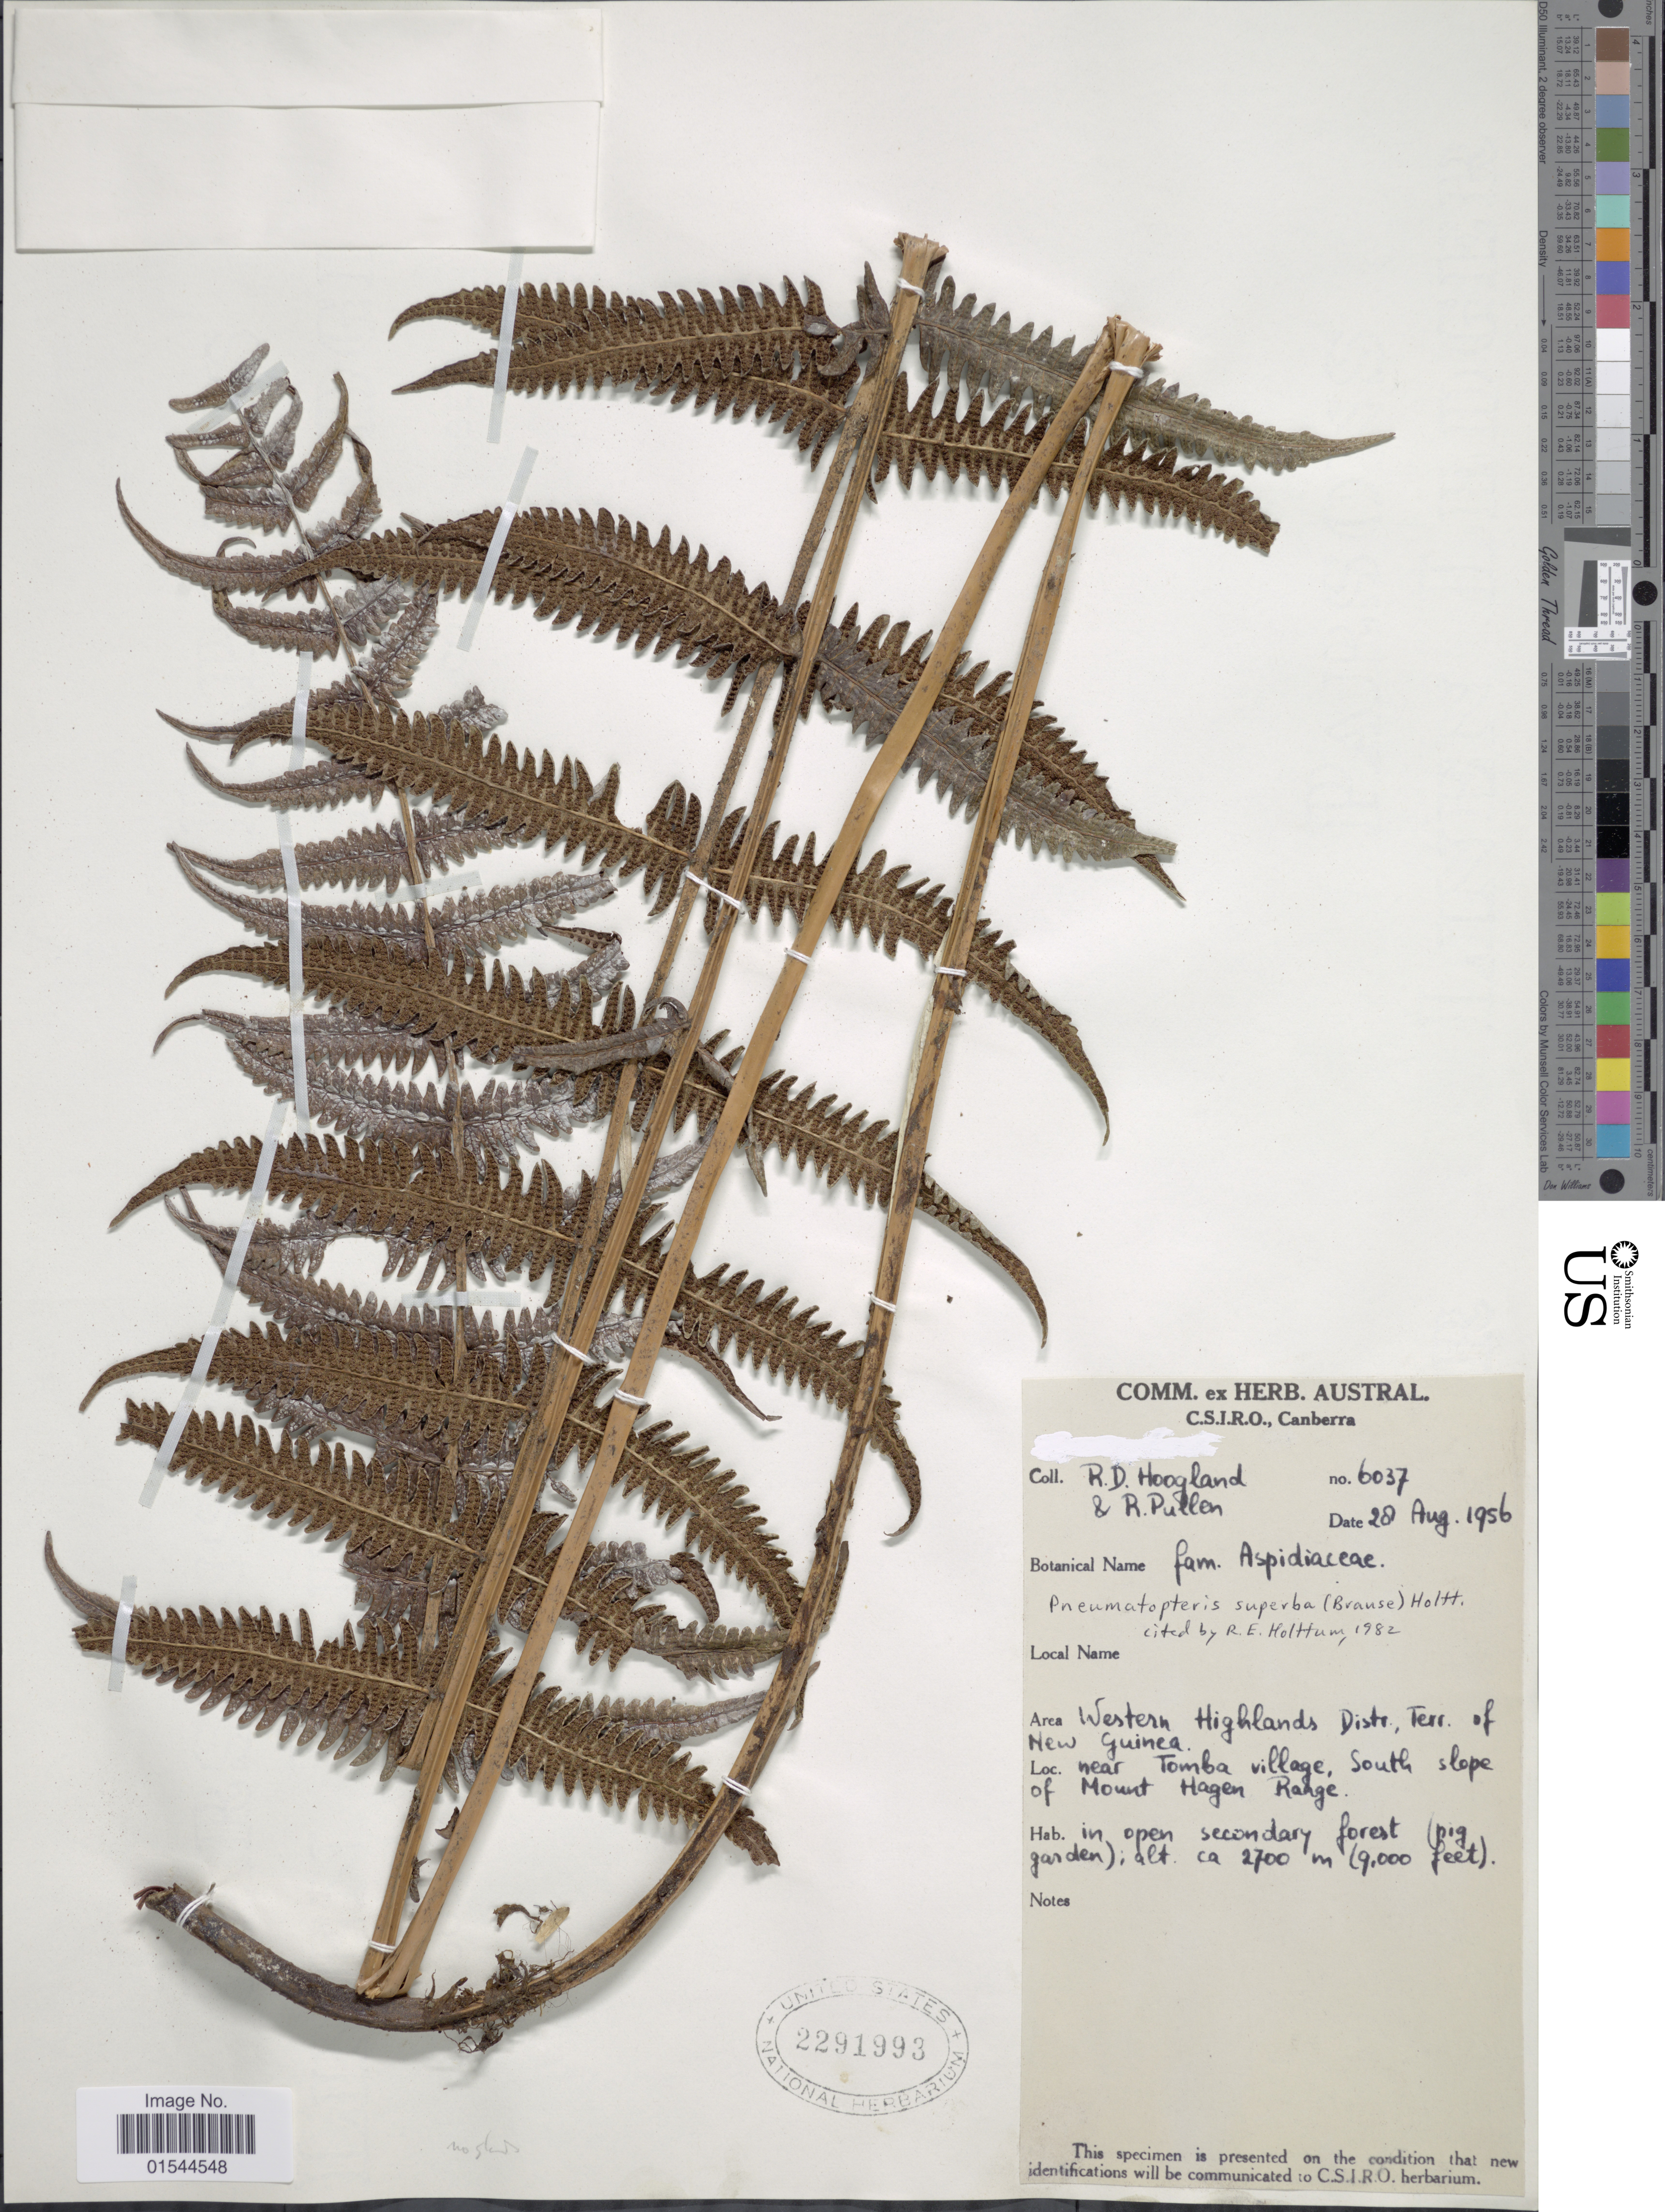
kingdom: Plantae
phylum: Tracheophyta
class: Polypodiopsida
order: Polypodiales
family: Thelypteridaceae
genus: Pneumatopteris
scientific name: Pneumatopteris superba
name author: (Brause) Holttum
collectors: R. D. Hoogland & R. Pullen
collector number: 6037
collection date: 1956-08-28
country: Papua New Guinea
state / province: Western Highlands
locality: Western Highlands Distr., New Guinea, near Tomba village, south slope of Mount Hagen Range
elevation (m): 2700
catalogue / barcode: US 2292993